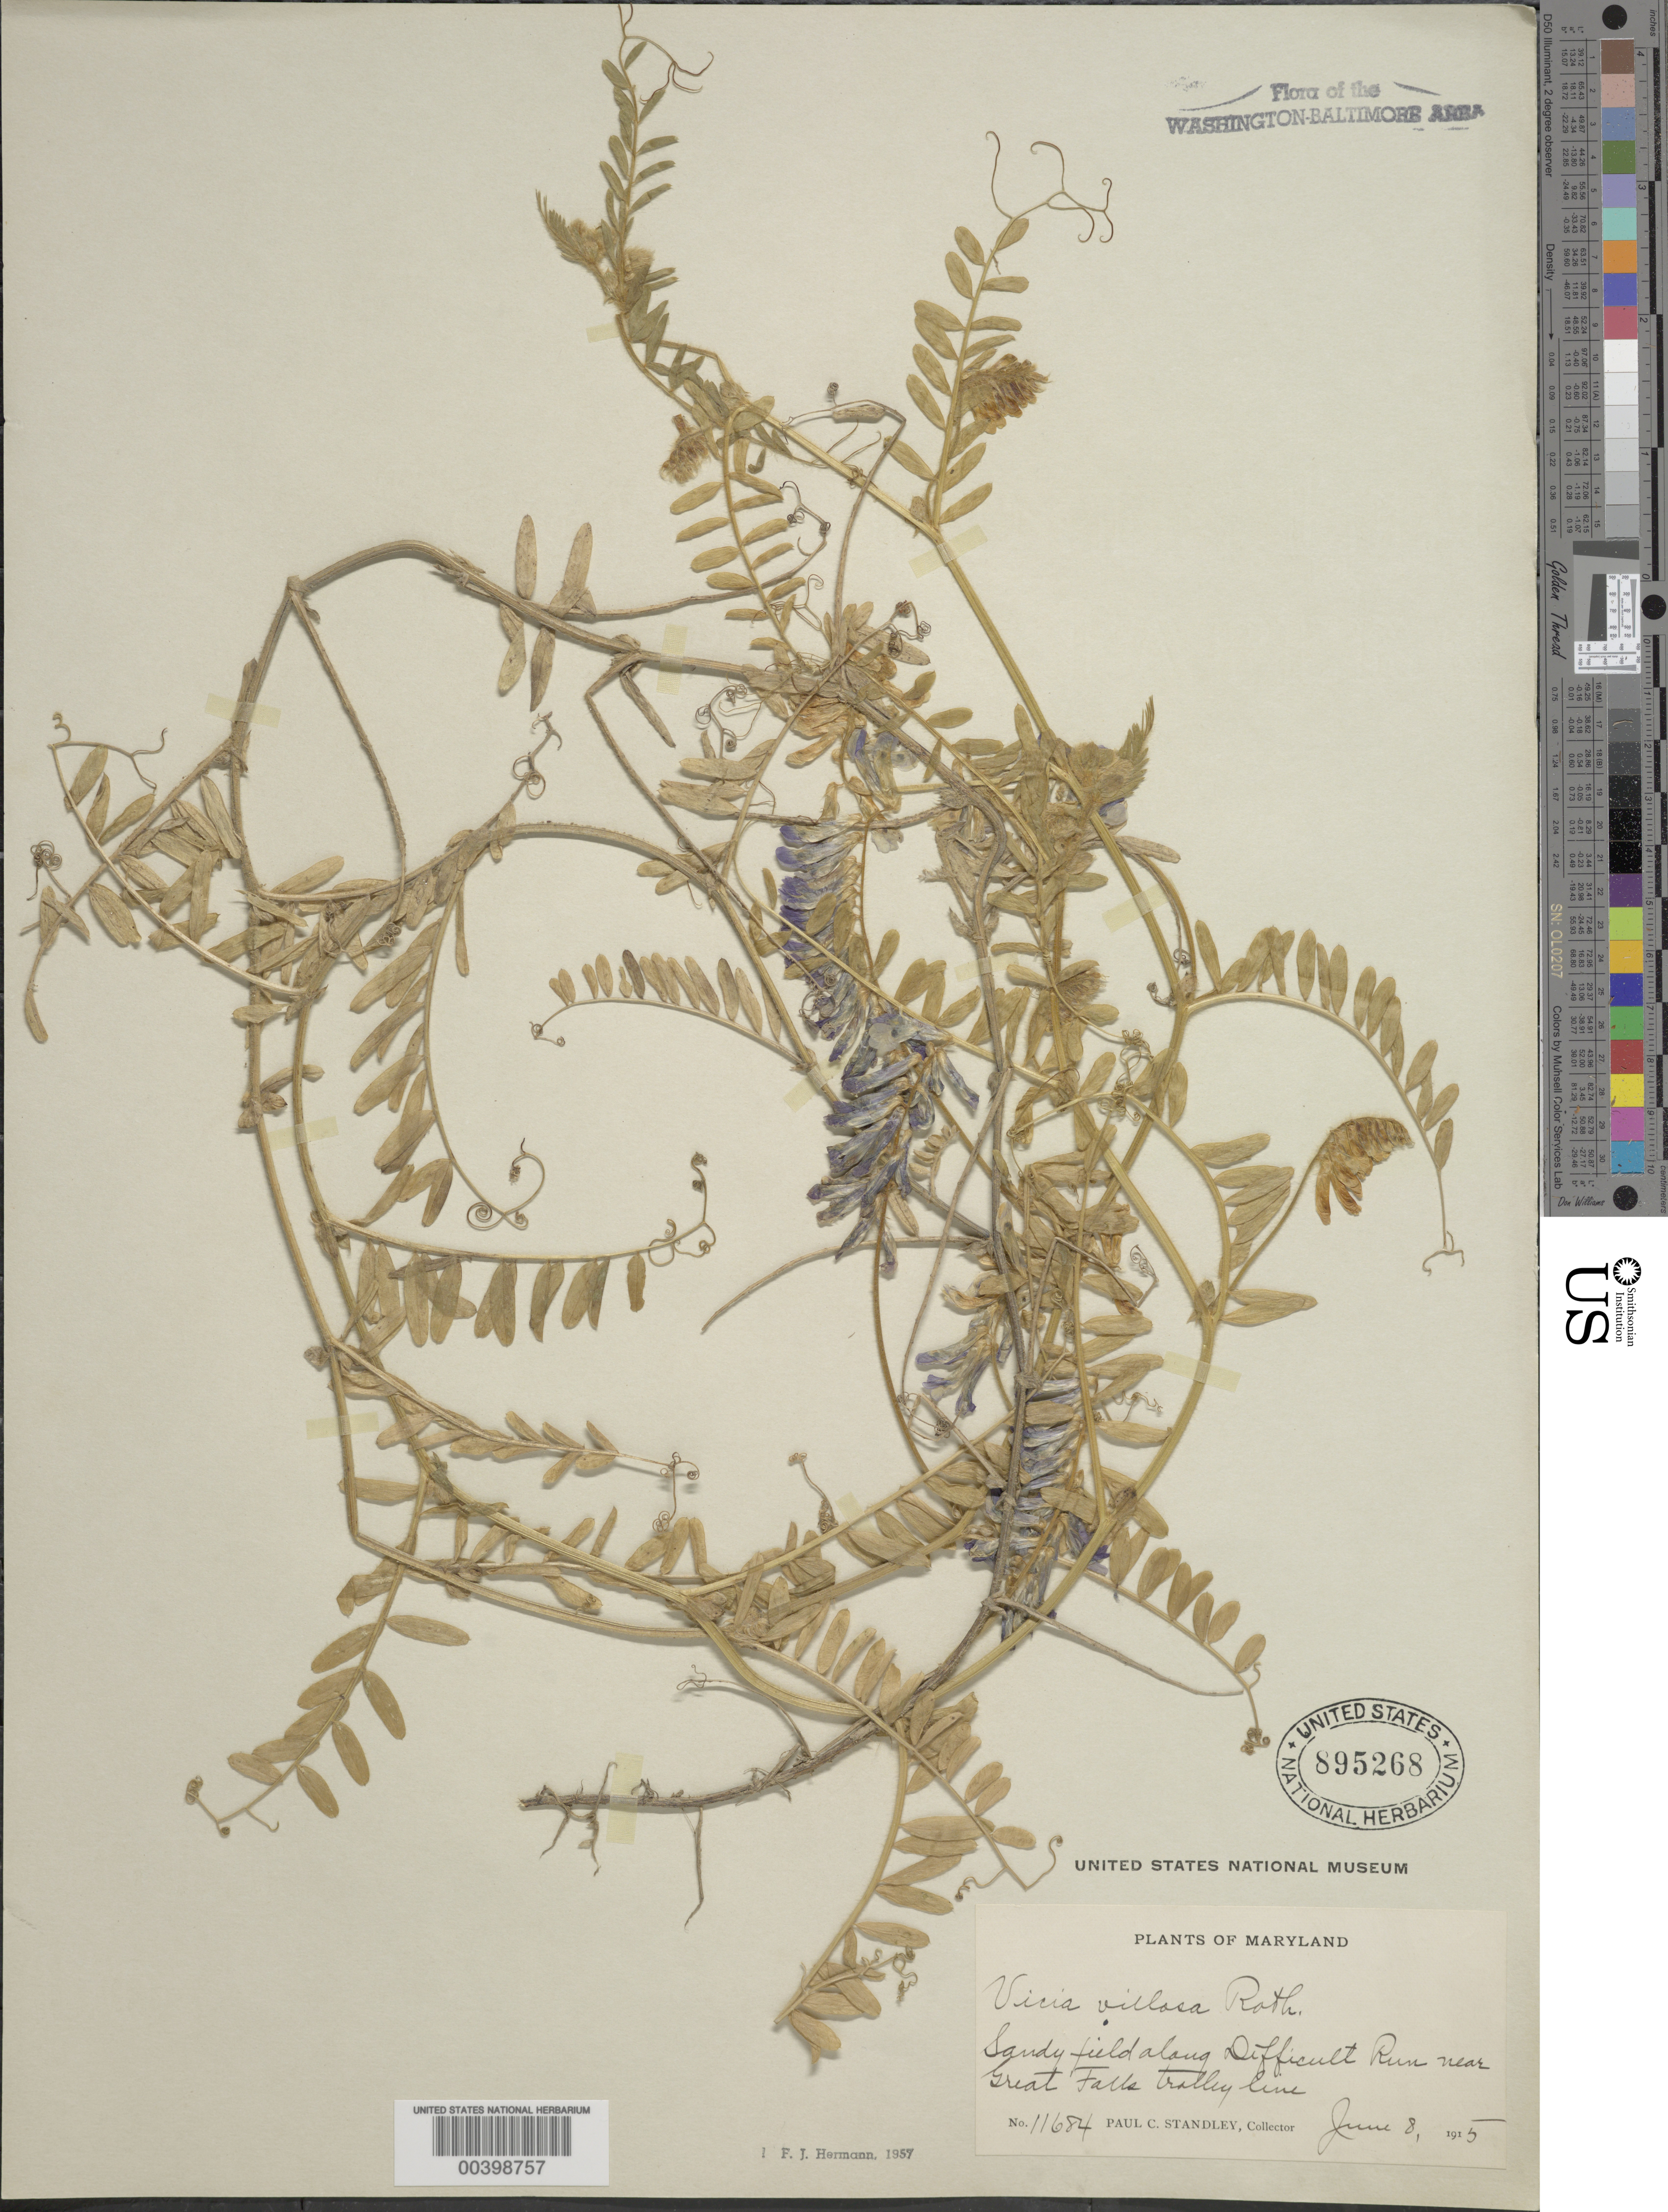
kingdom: Plantae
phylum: Tracheophyta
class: Magnoliopsida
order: Fabales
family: Fabaceae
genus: Vicia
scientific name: Vicia villosa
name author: Roth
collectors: P. C. Standley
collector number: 11684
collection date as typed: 08 Jun 1915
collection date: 1915-06-08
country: United States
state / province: Virginia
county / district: Fairfax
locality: Difficult Run near Great Falls Trolley Line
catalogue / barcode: US 895268